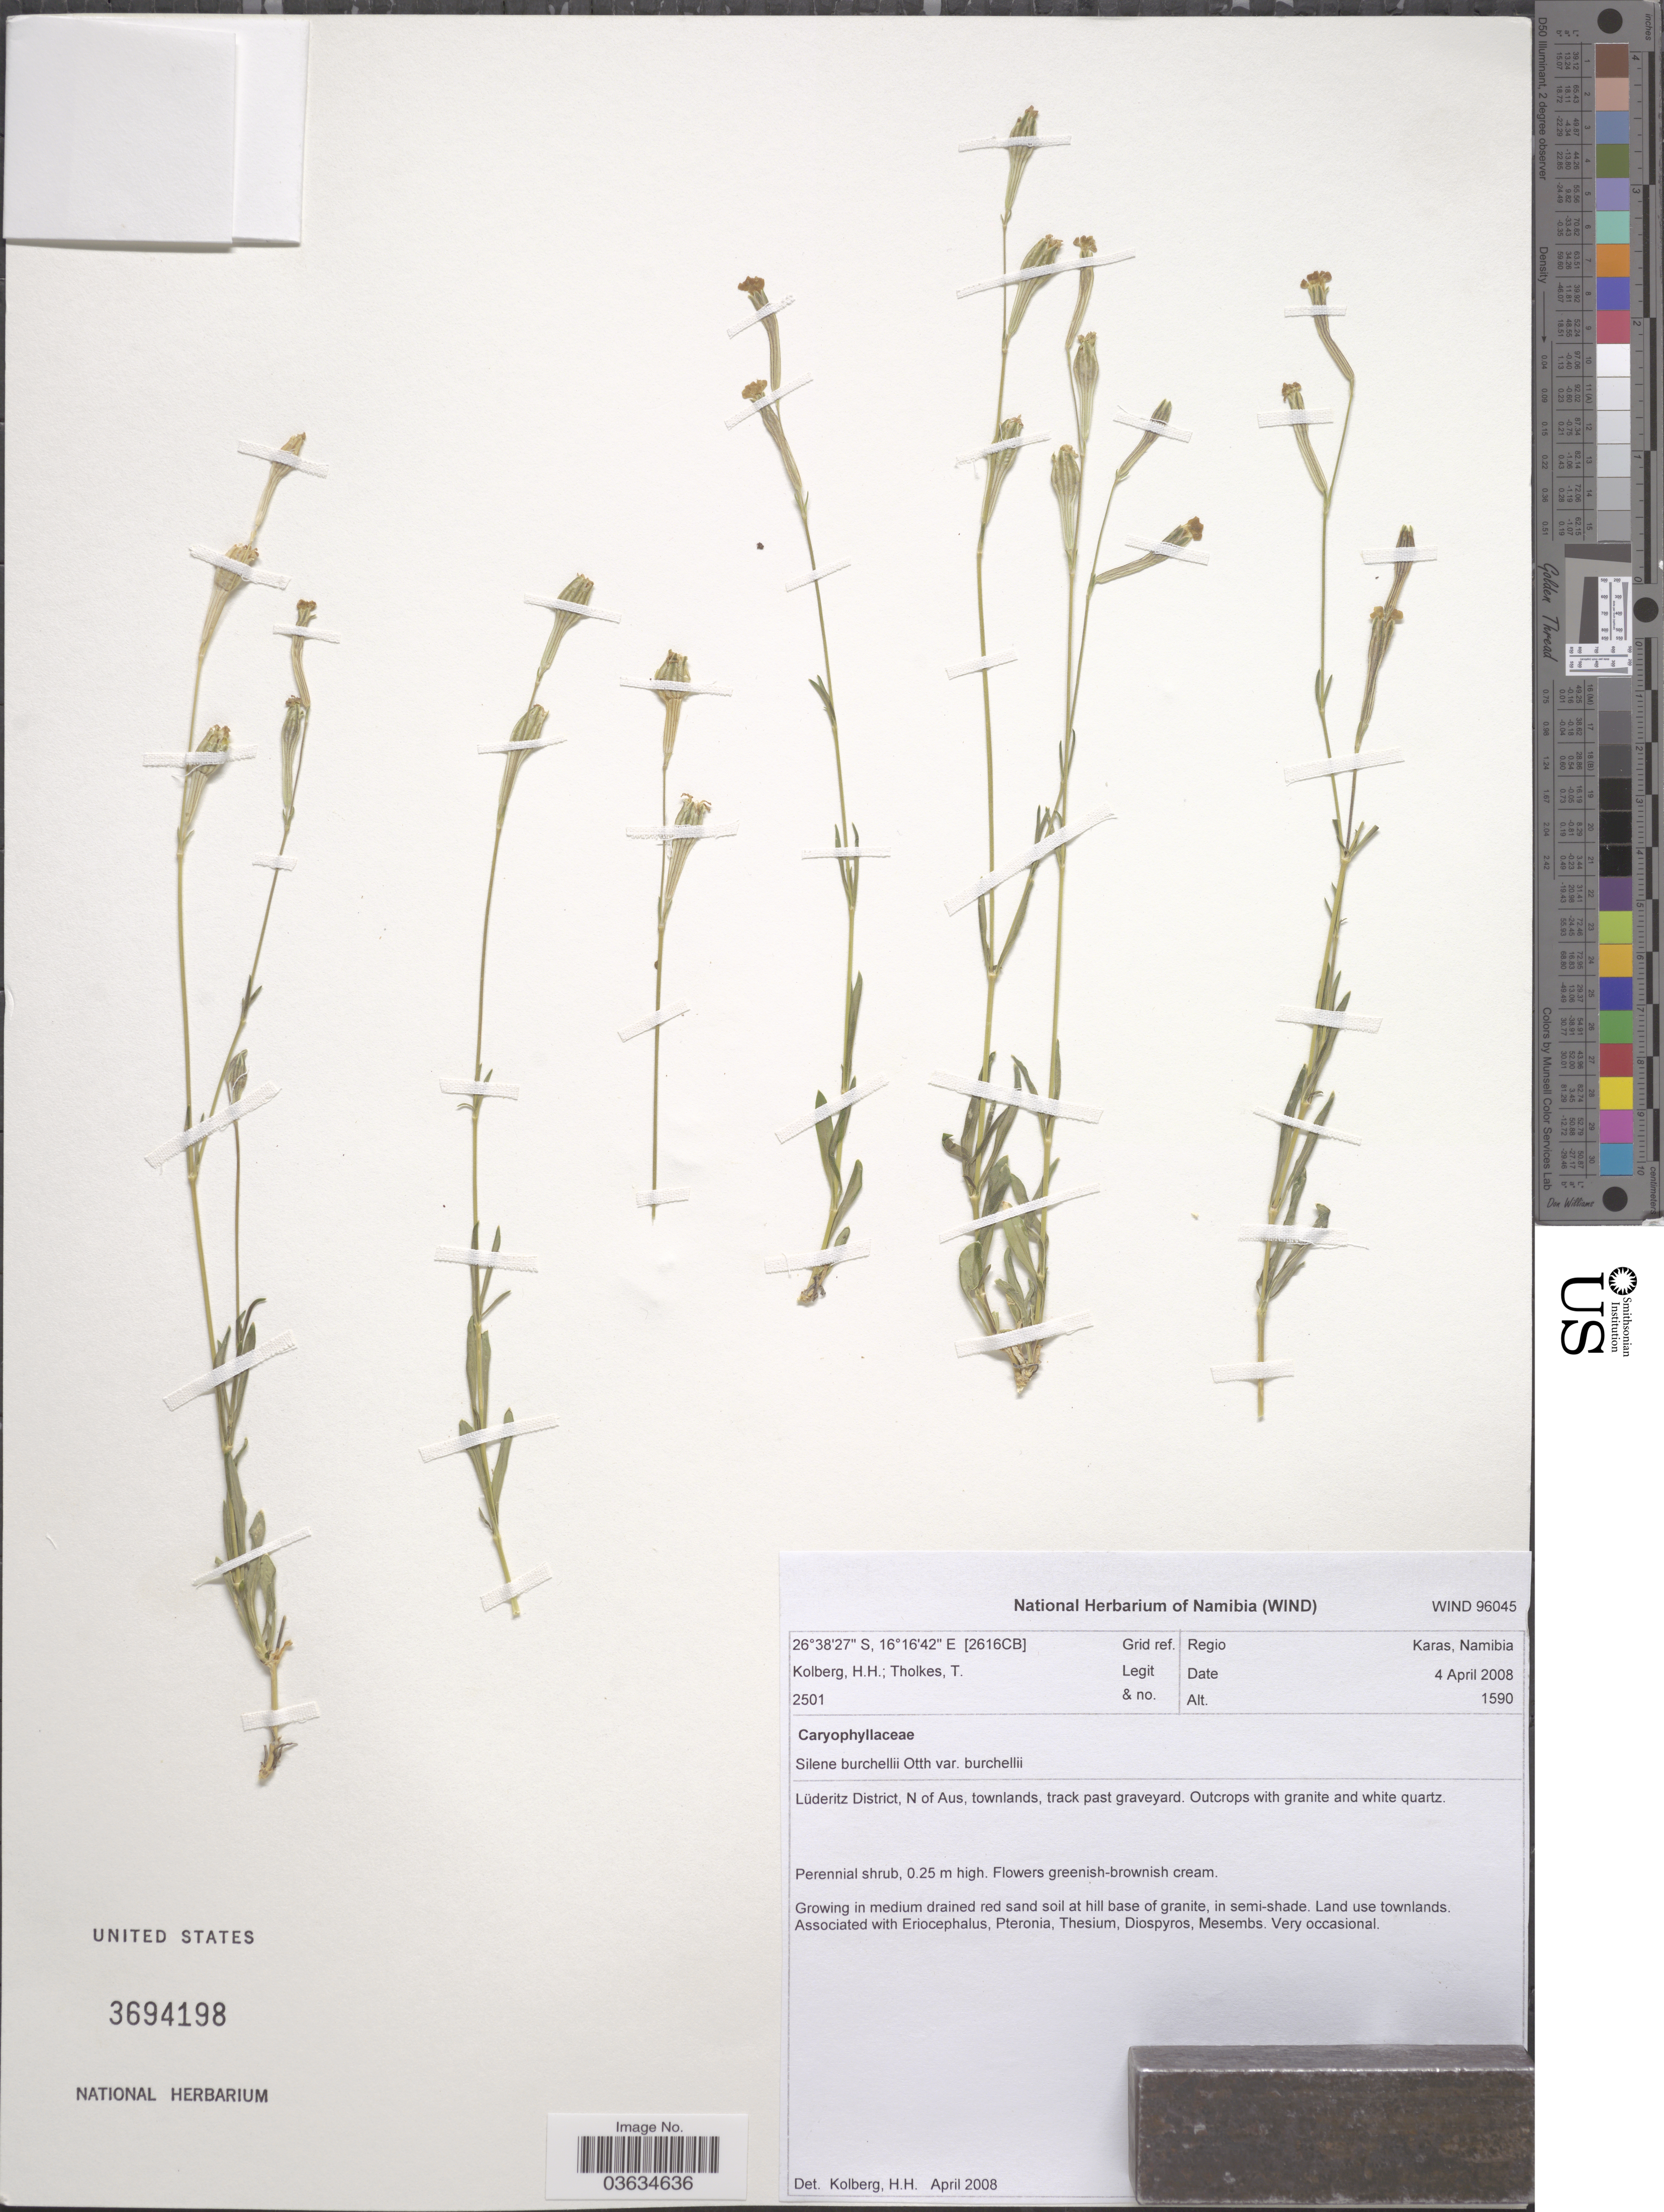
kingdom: Plantae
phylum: Tracheophyta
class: Magnoliopsida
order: Caryophyllales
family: Caryophyllaceae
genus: Silene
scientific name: Silene burchellii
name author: Otth ex DC.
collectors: H. H. Kolberg & T. Tholkes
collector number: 2501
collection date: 2008-04-04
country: Namibia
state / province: Karas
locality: Regio Karas. Grid ref. [2616CB]. Lüderitz District, N of Aus, townlands, track past graveyard.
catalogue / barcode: US 3694198